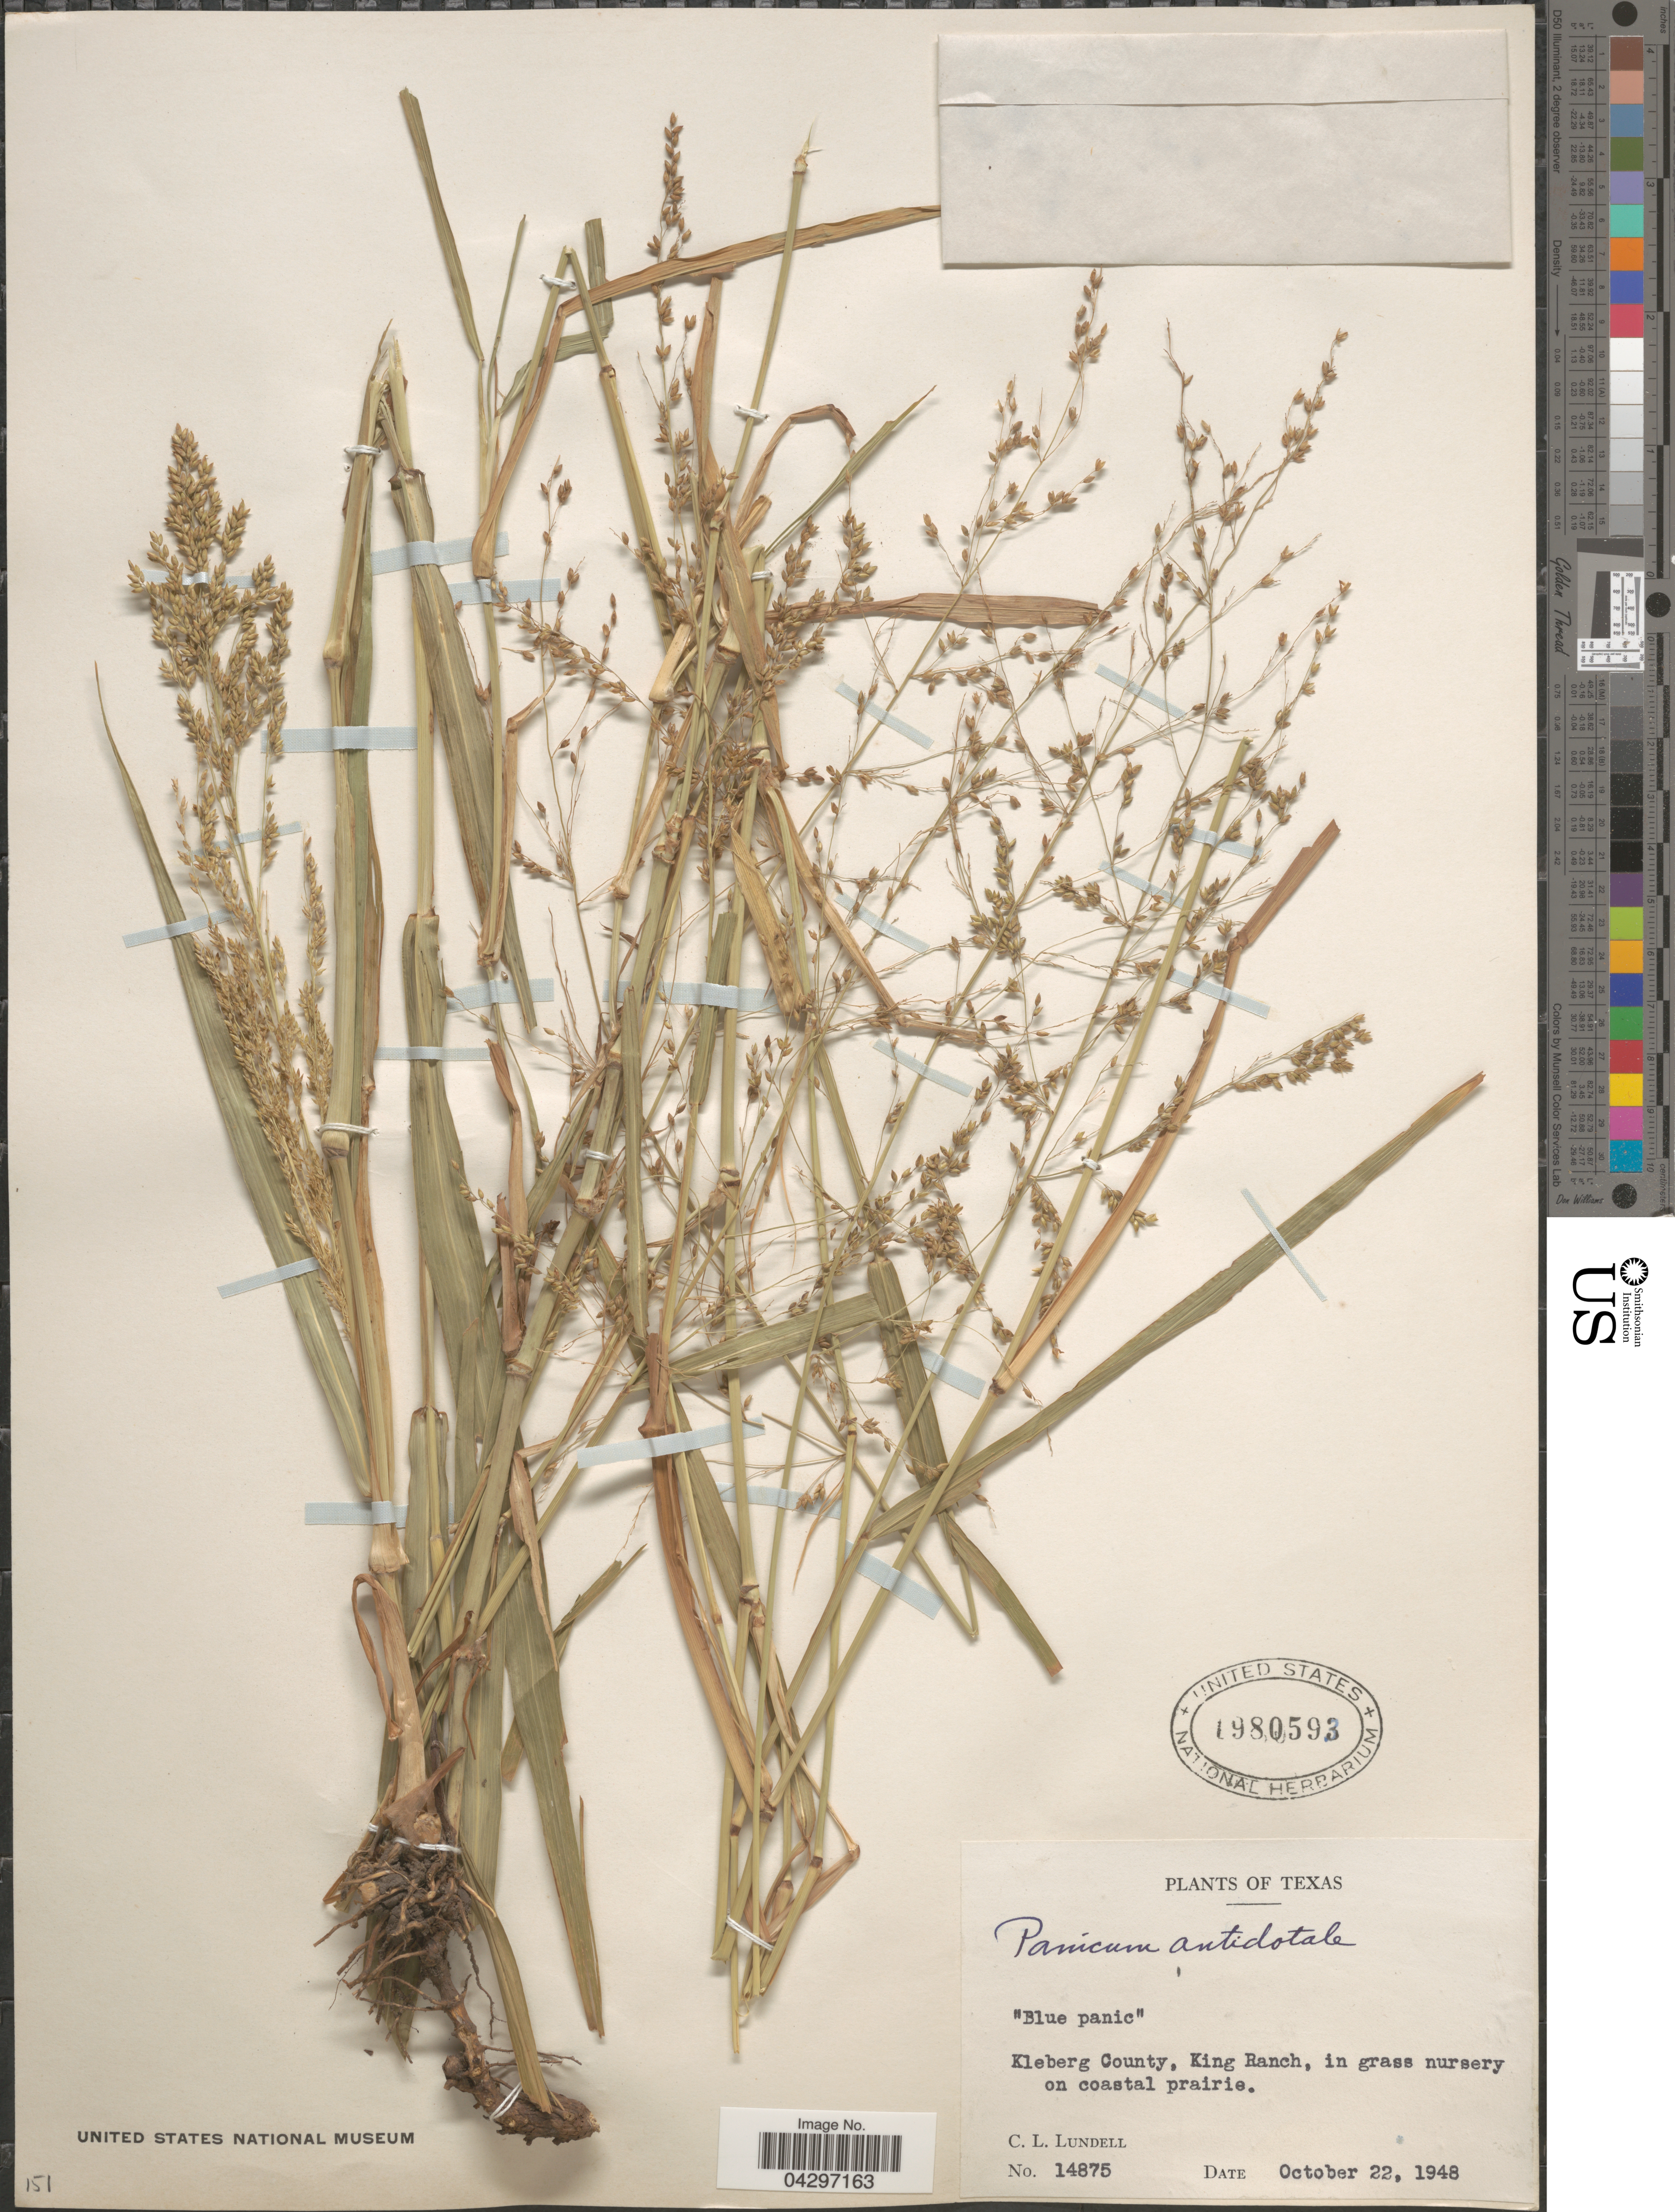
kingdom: Plantae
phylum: Tracheophyta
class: Liliopsida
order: Poales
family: Poaceae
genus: Panicum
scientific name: Panicum antidotale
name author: Retz.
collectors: C. L. Lundell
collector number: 14875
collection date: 1948-10-22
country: United States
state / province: Texas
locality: Kleberg County, King Ranch, in grass nursery on coastal prairie.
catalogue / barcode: US 1980593